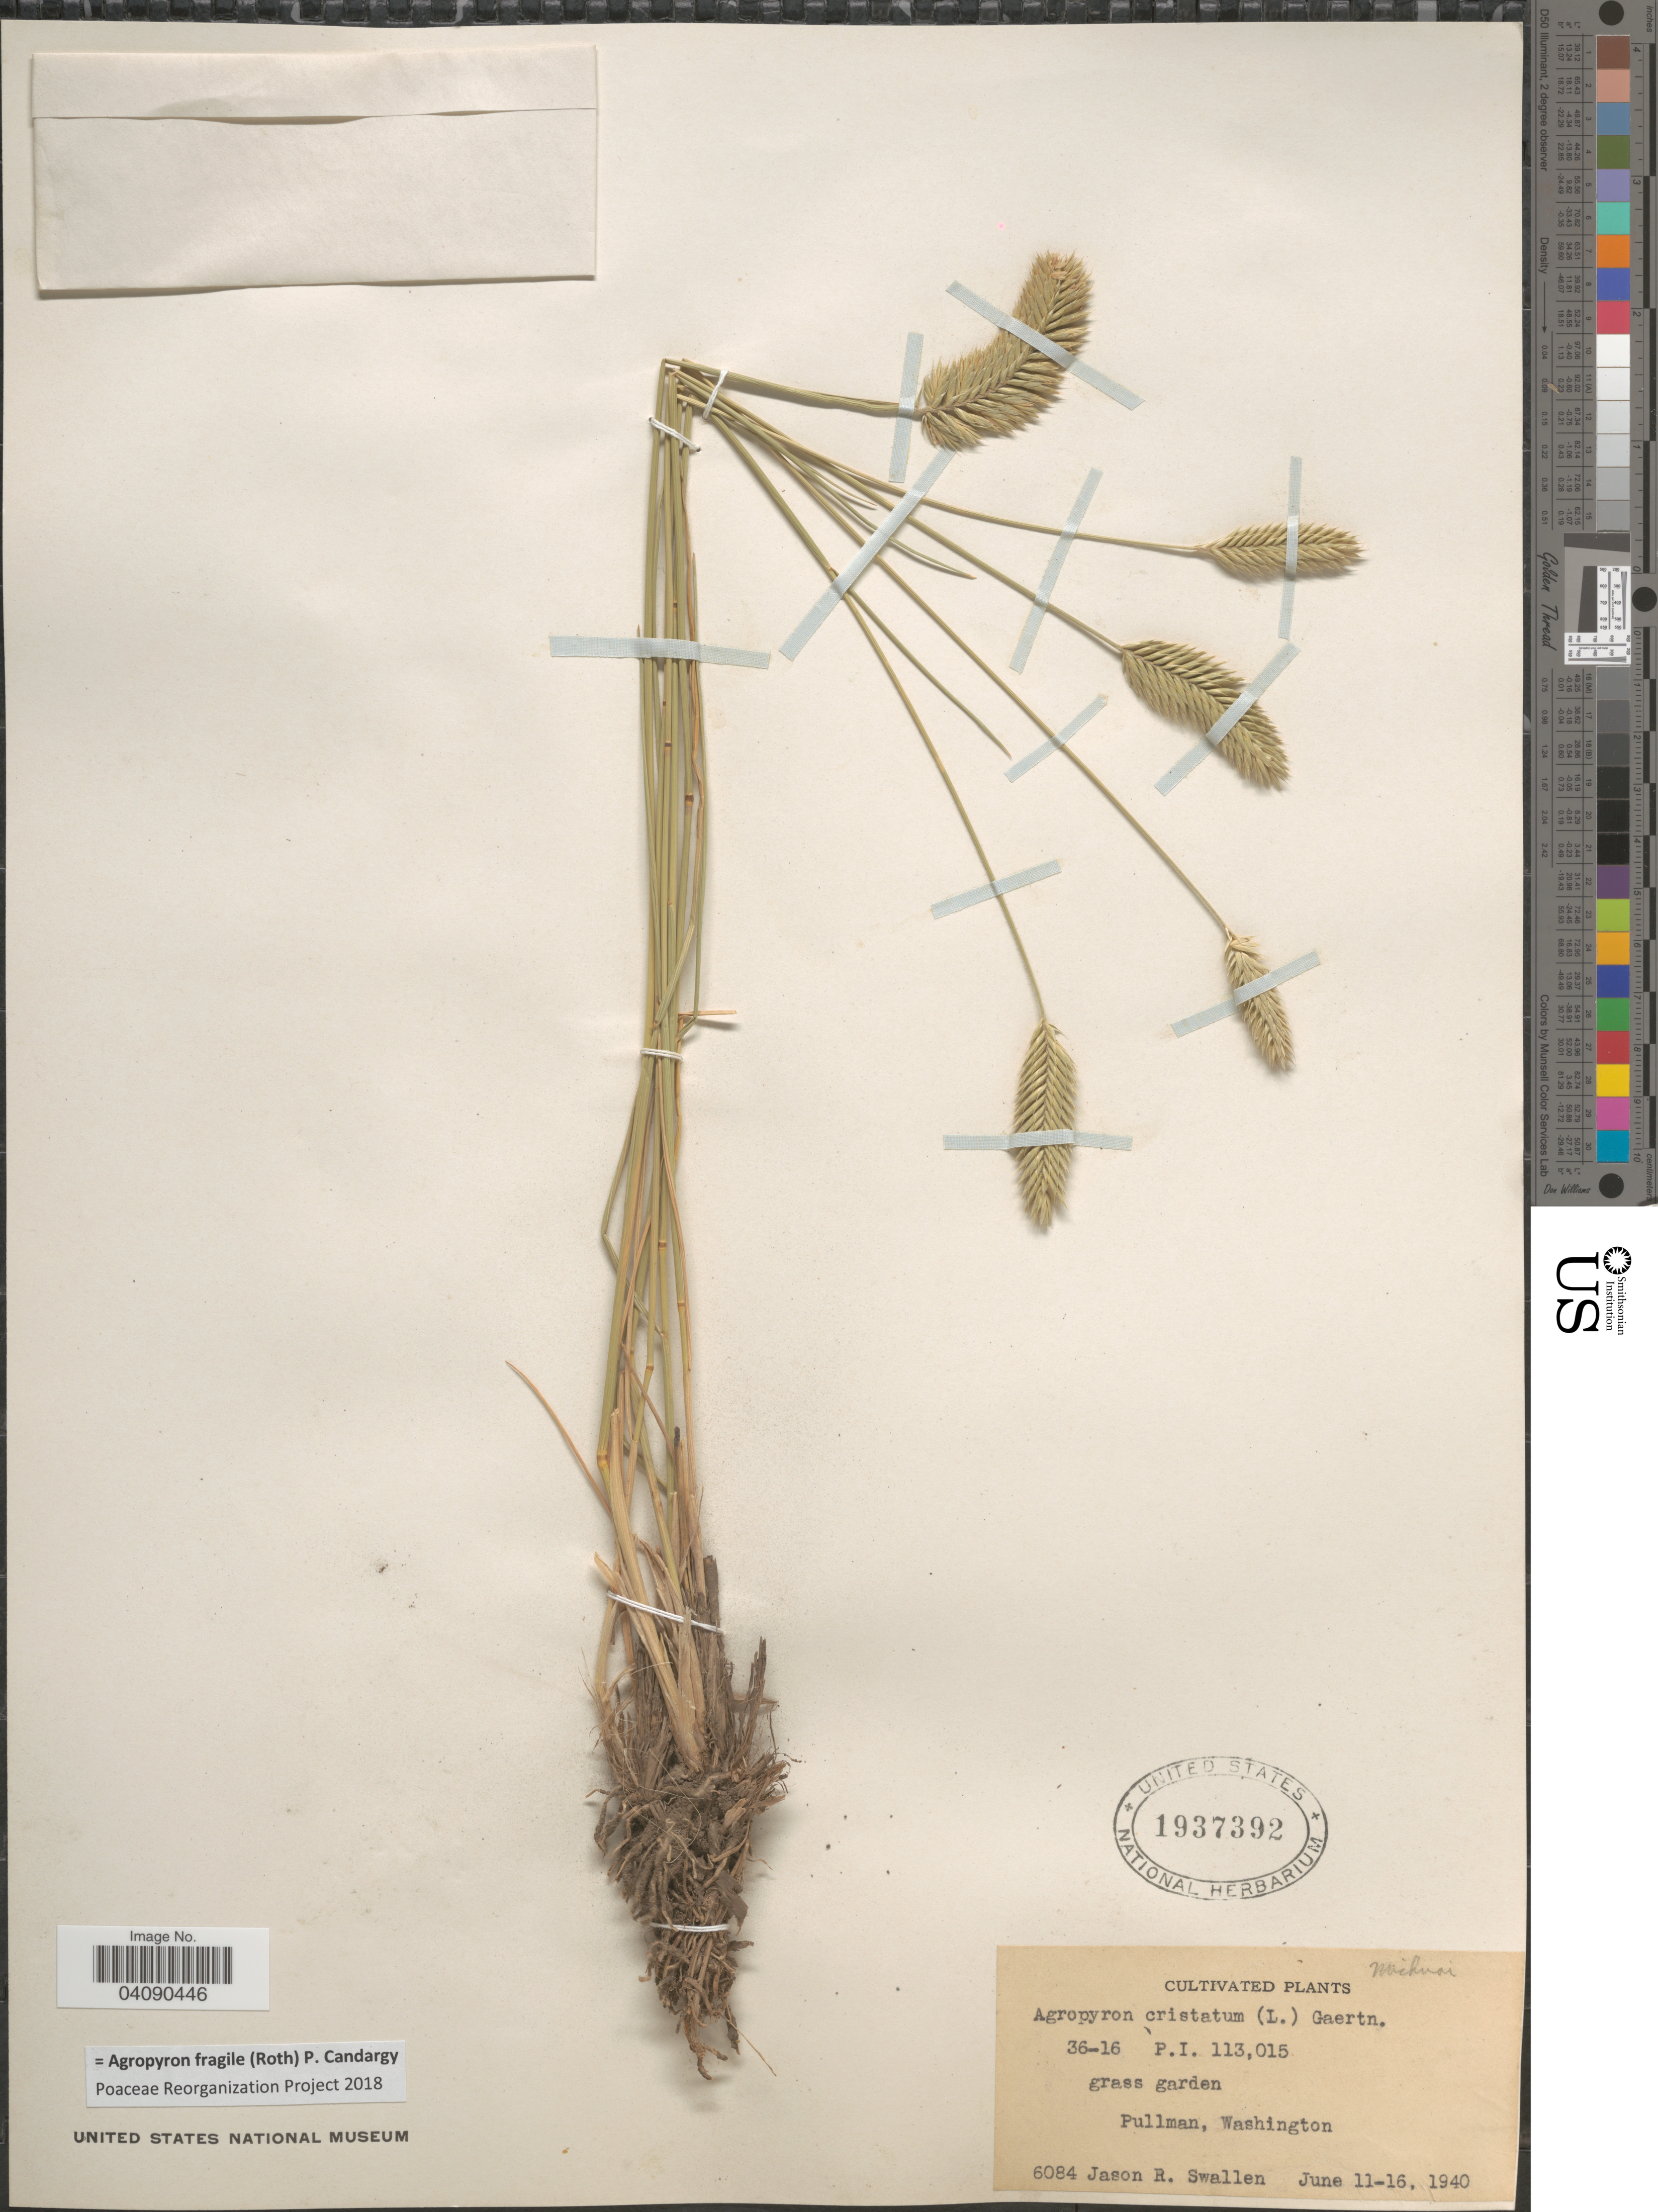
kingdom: Plantae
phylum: Tracheophyta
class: Liliopsida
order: Poales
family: Poaceae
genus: Agropyron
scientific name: Agropyron fragile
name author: (Roth) Candargy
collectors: J. R. Swallen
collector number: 6084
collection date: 1940-06-11/1940-06-16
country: United States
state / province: Washington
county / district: Whitman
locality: Grass garden. Pullman.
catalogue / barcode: US 1937392